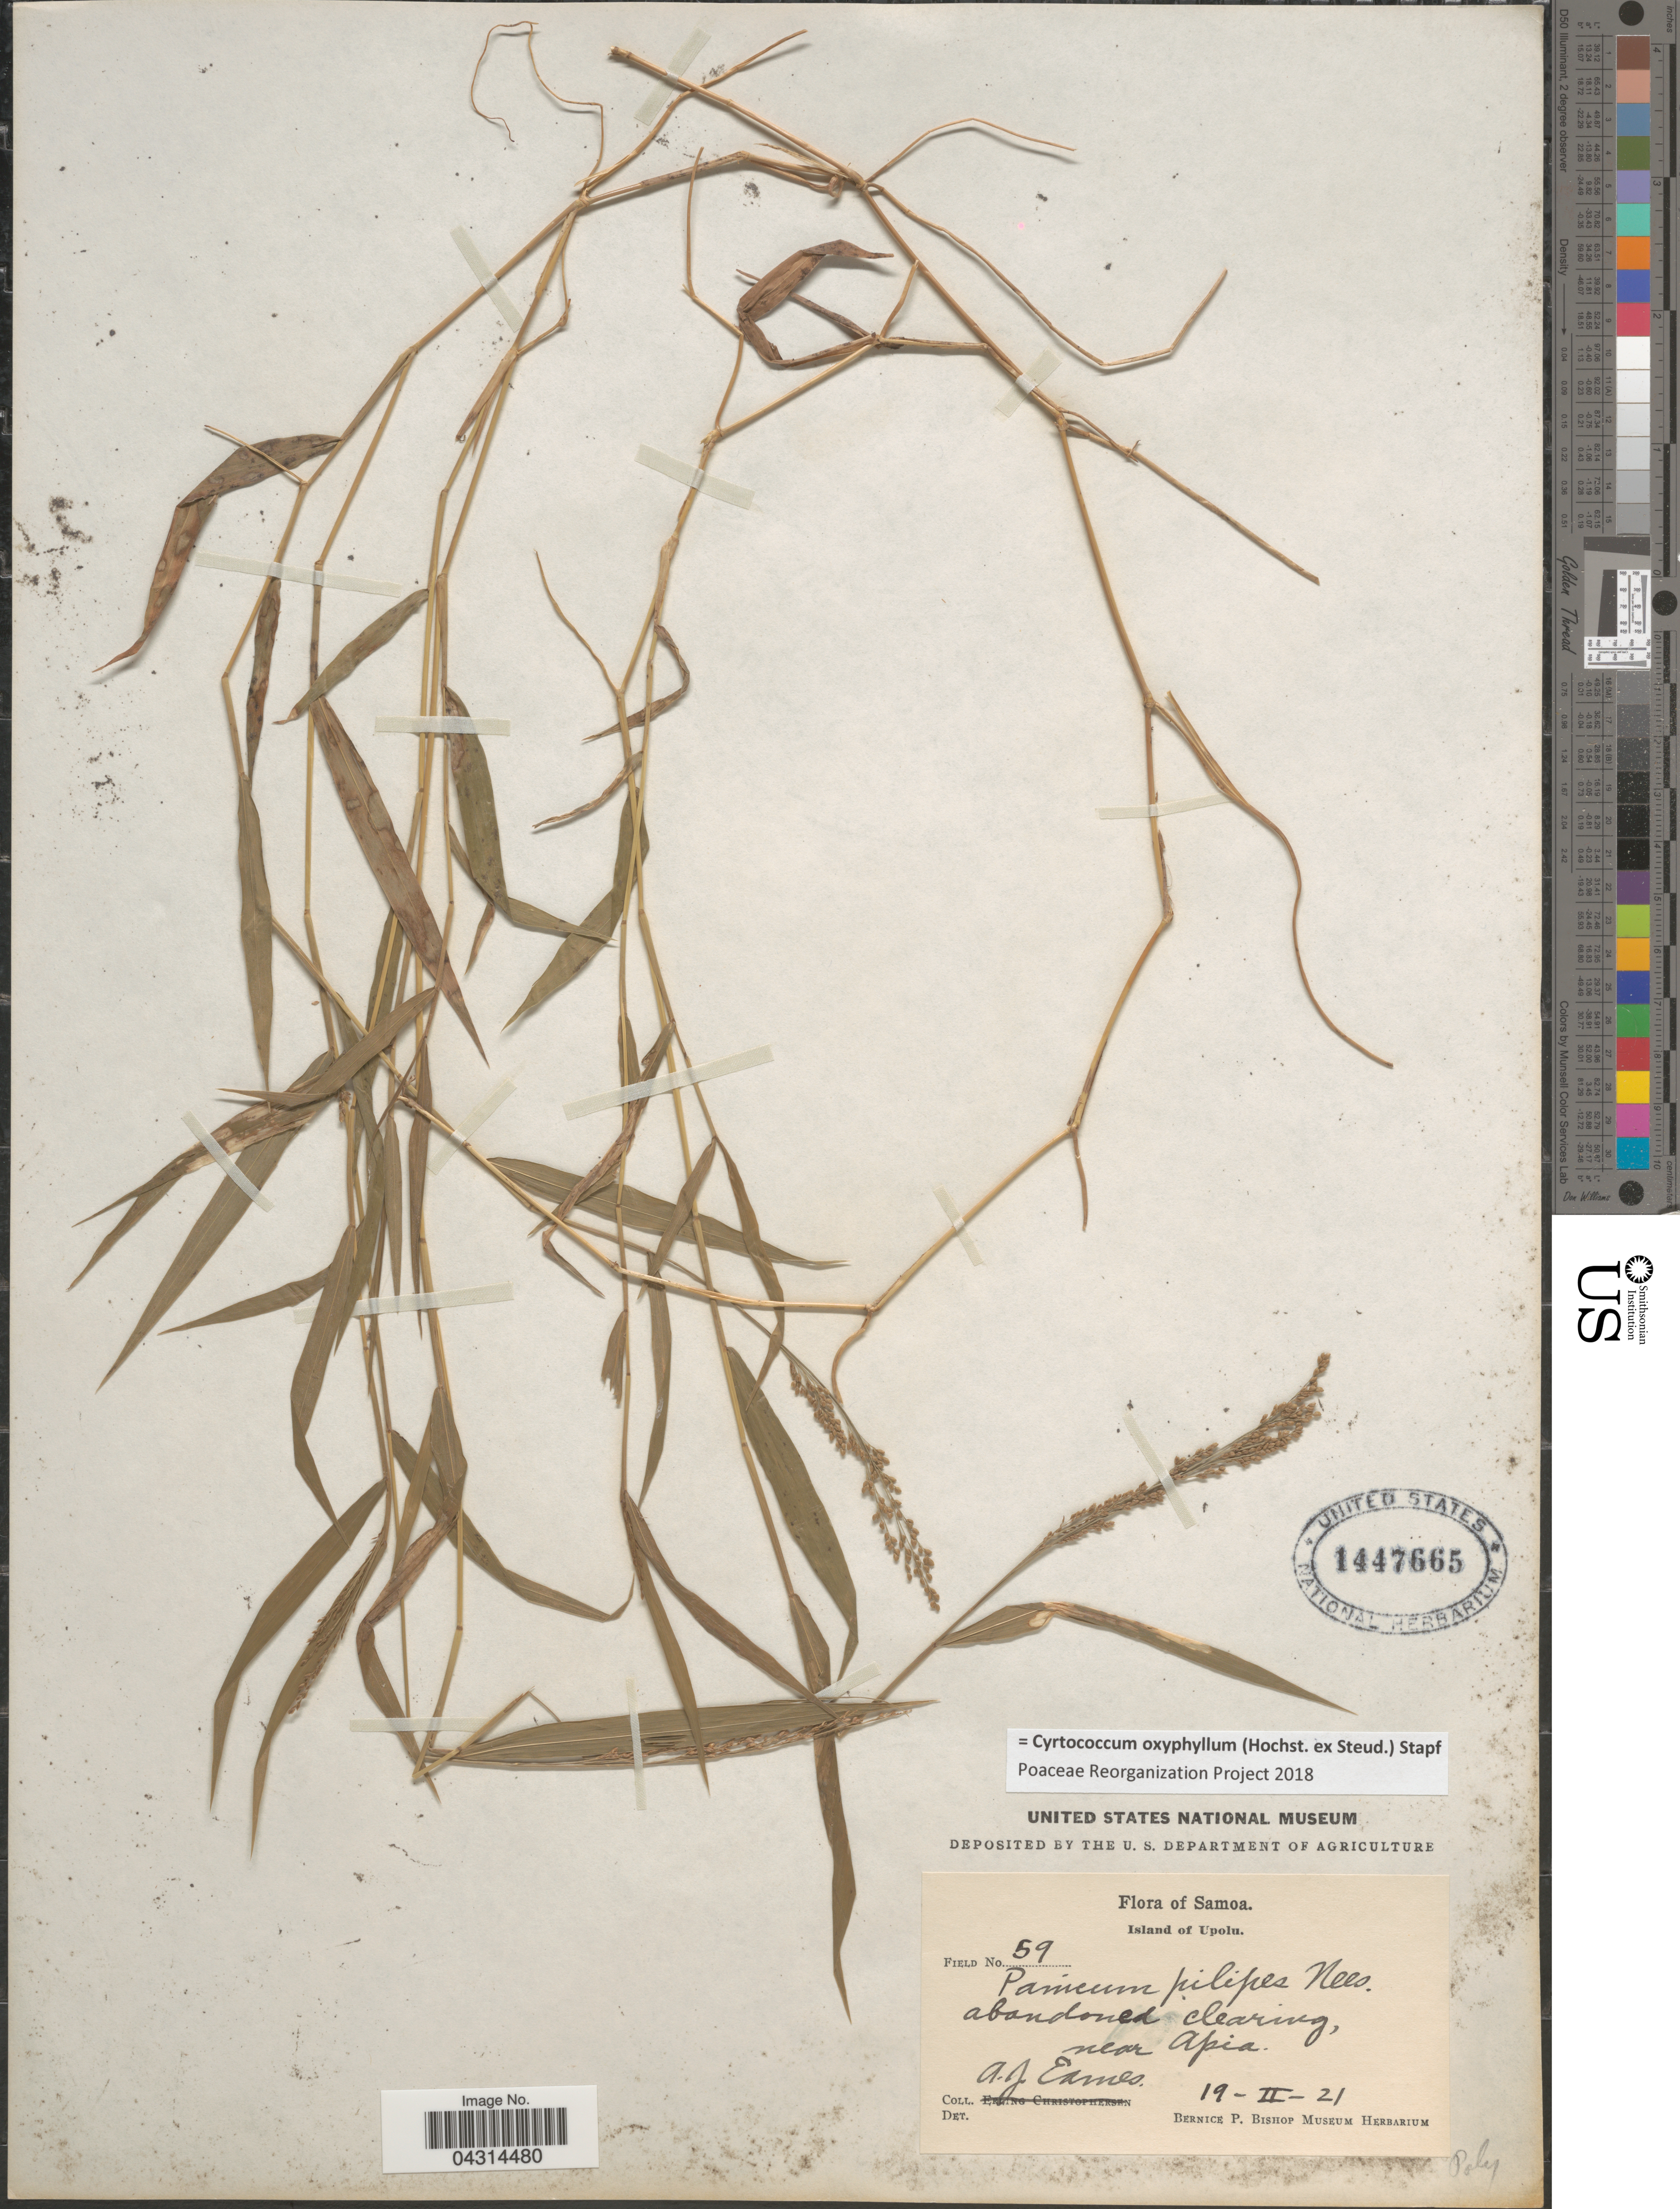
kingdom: Plantae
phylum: Tracheophyta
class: Liliopsida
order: Poales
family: Poaceae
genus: Cyrtococcum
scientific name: Cyrtococcum oxyphyllum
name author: (Steud.) Stapf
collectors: A. J. Eames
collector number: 59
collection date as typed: Transcribed d/m/y: 19/2/21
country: Samoa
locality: Island of Upolu. abandones clearing, near Apia.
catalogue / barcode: US 1447665